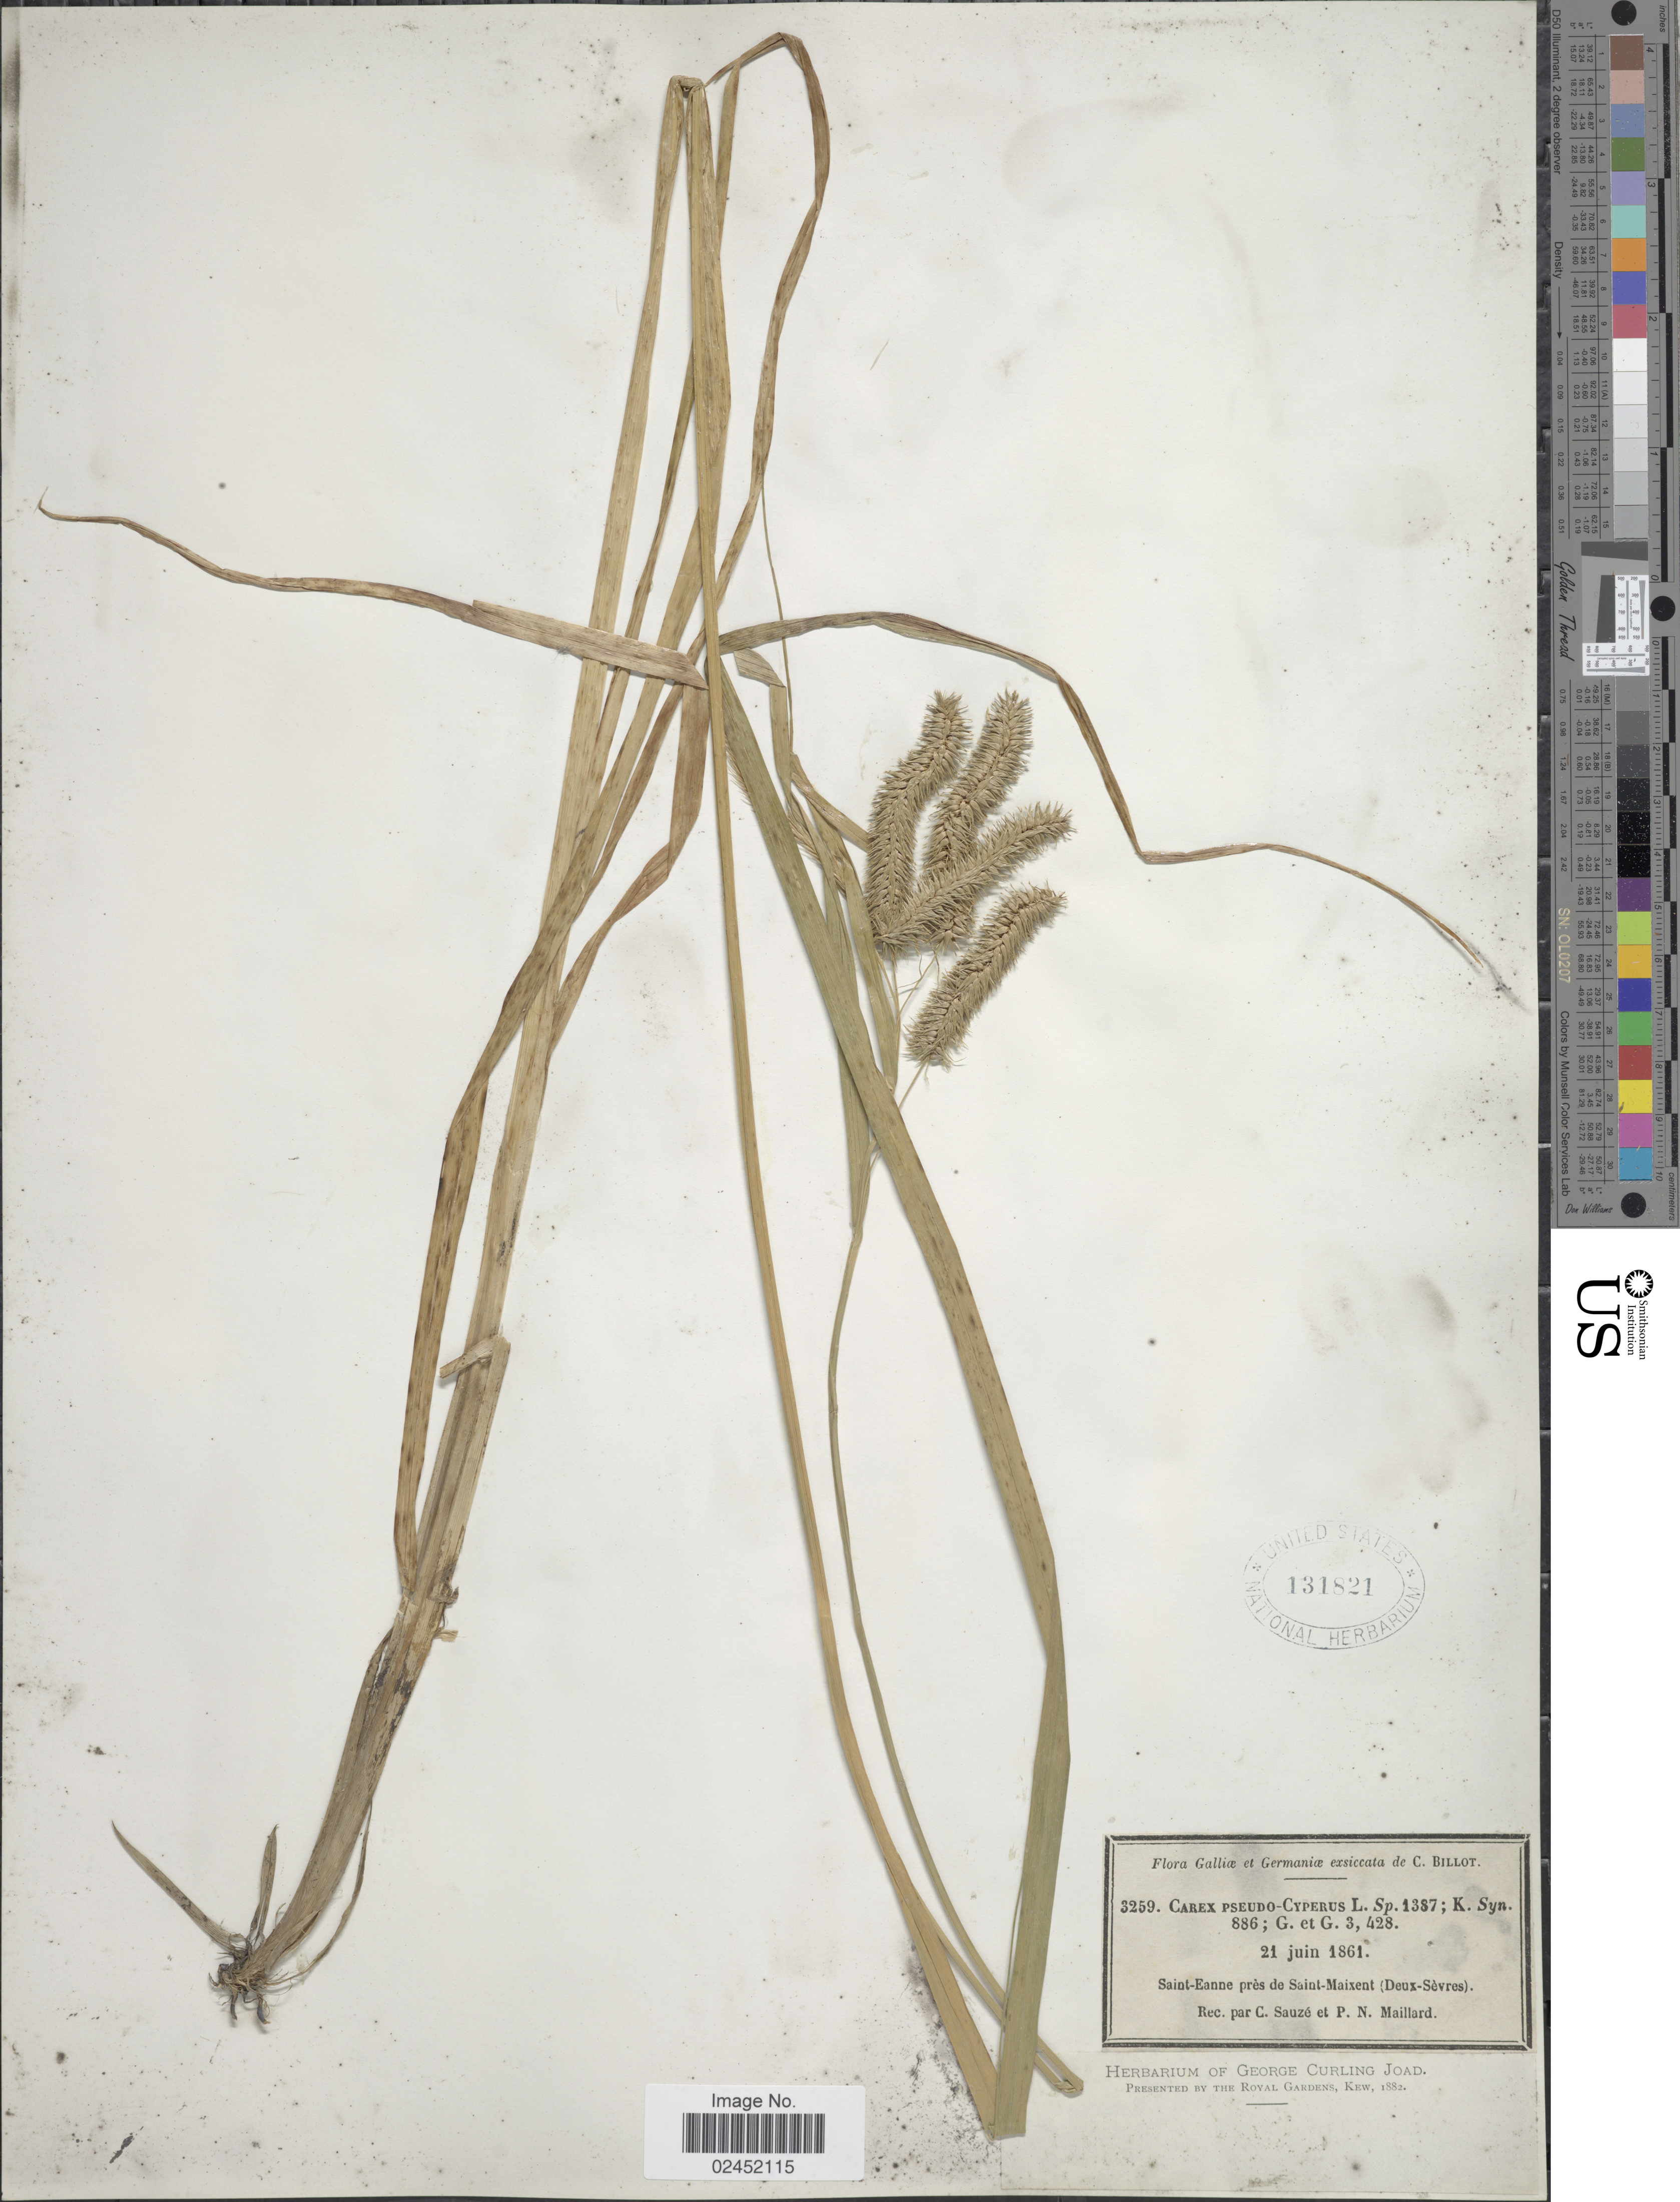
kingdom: Plantae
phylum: Tracheophyta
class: Liliopsida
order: Poales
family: Cyperaceae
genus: Carex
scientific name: Carex pseudocyperus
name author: L.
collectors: C. Sauzé & P. Maillard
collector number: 3259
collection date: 1861-06-21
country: France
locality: Saint-Eanne pres de Saint-Maixent (Deux-Sevres), Galliae et Germaniae.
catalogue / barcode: US 131821